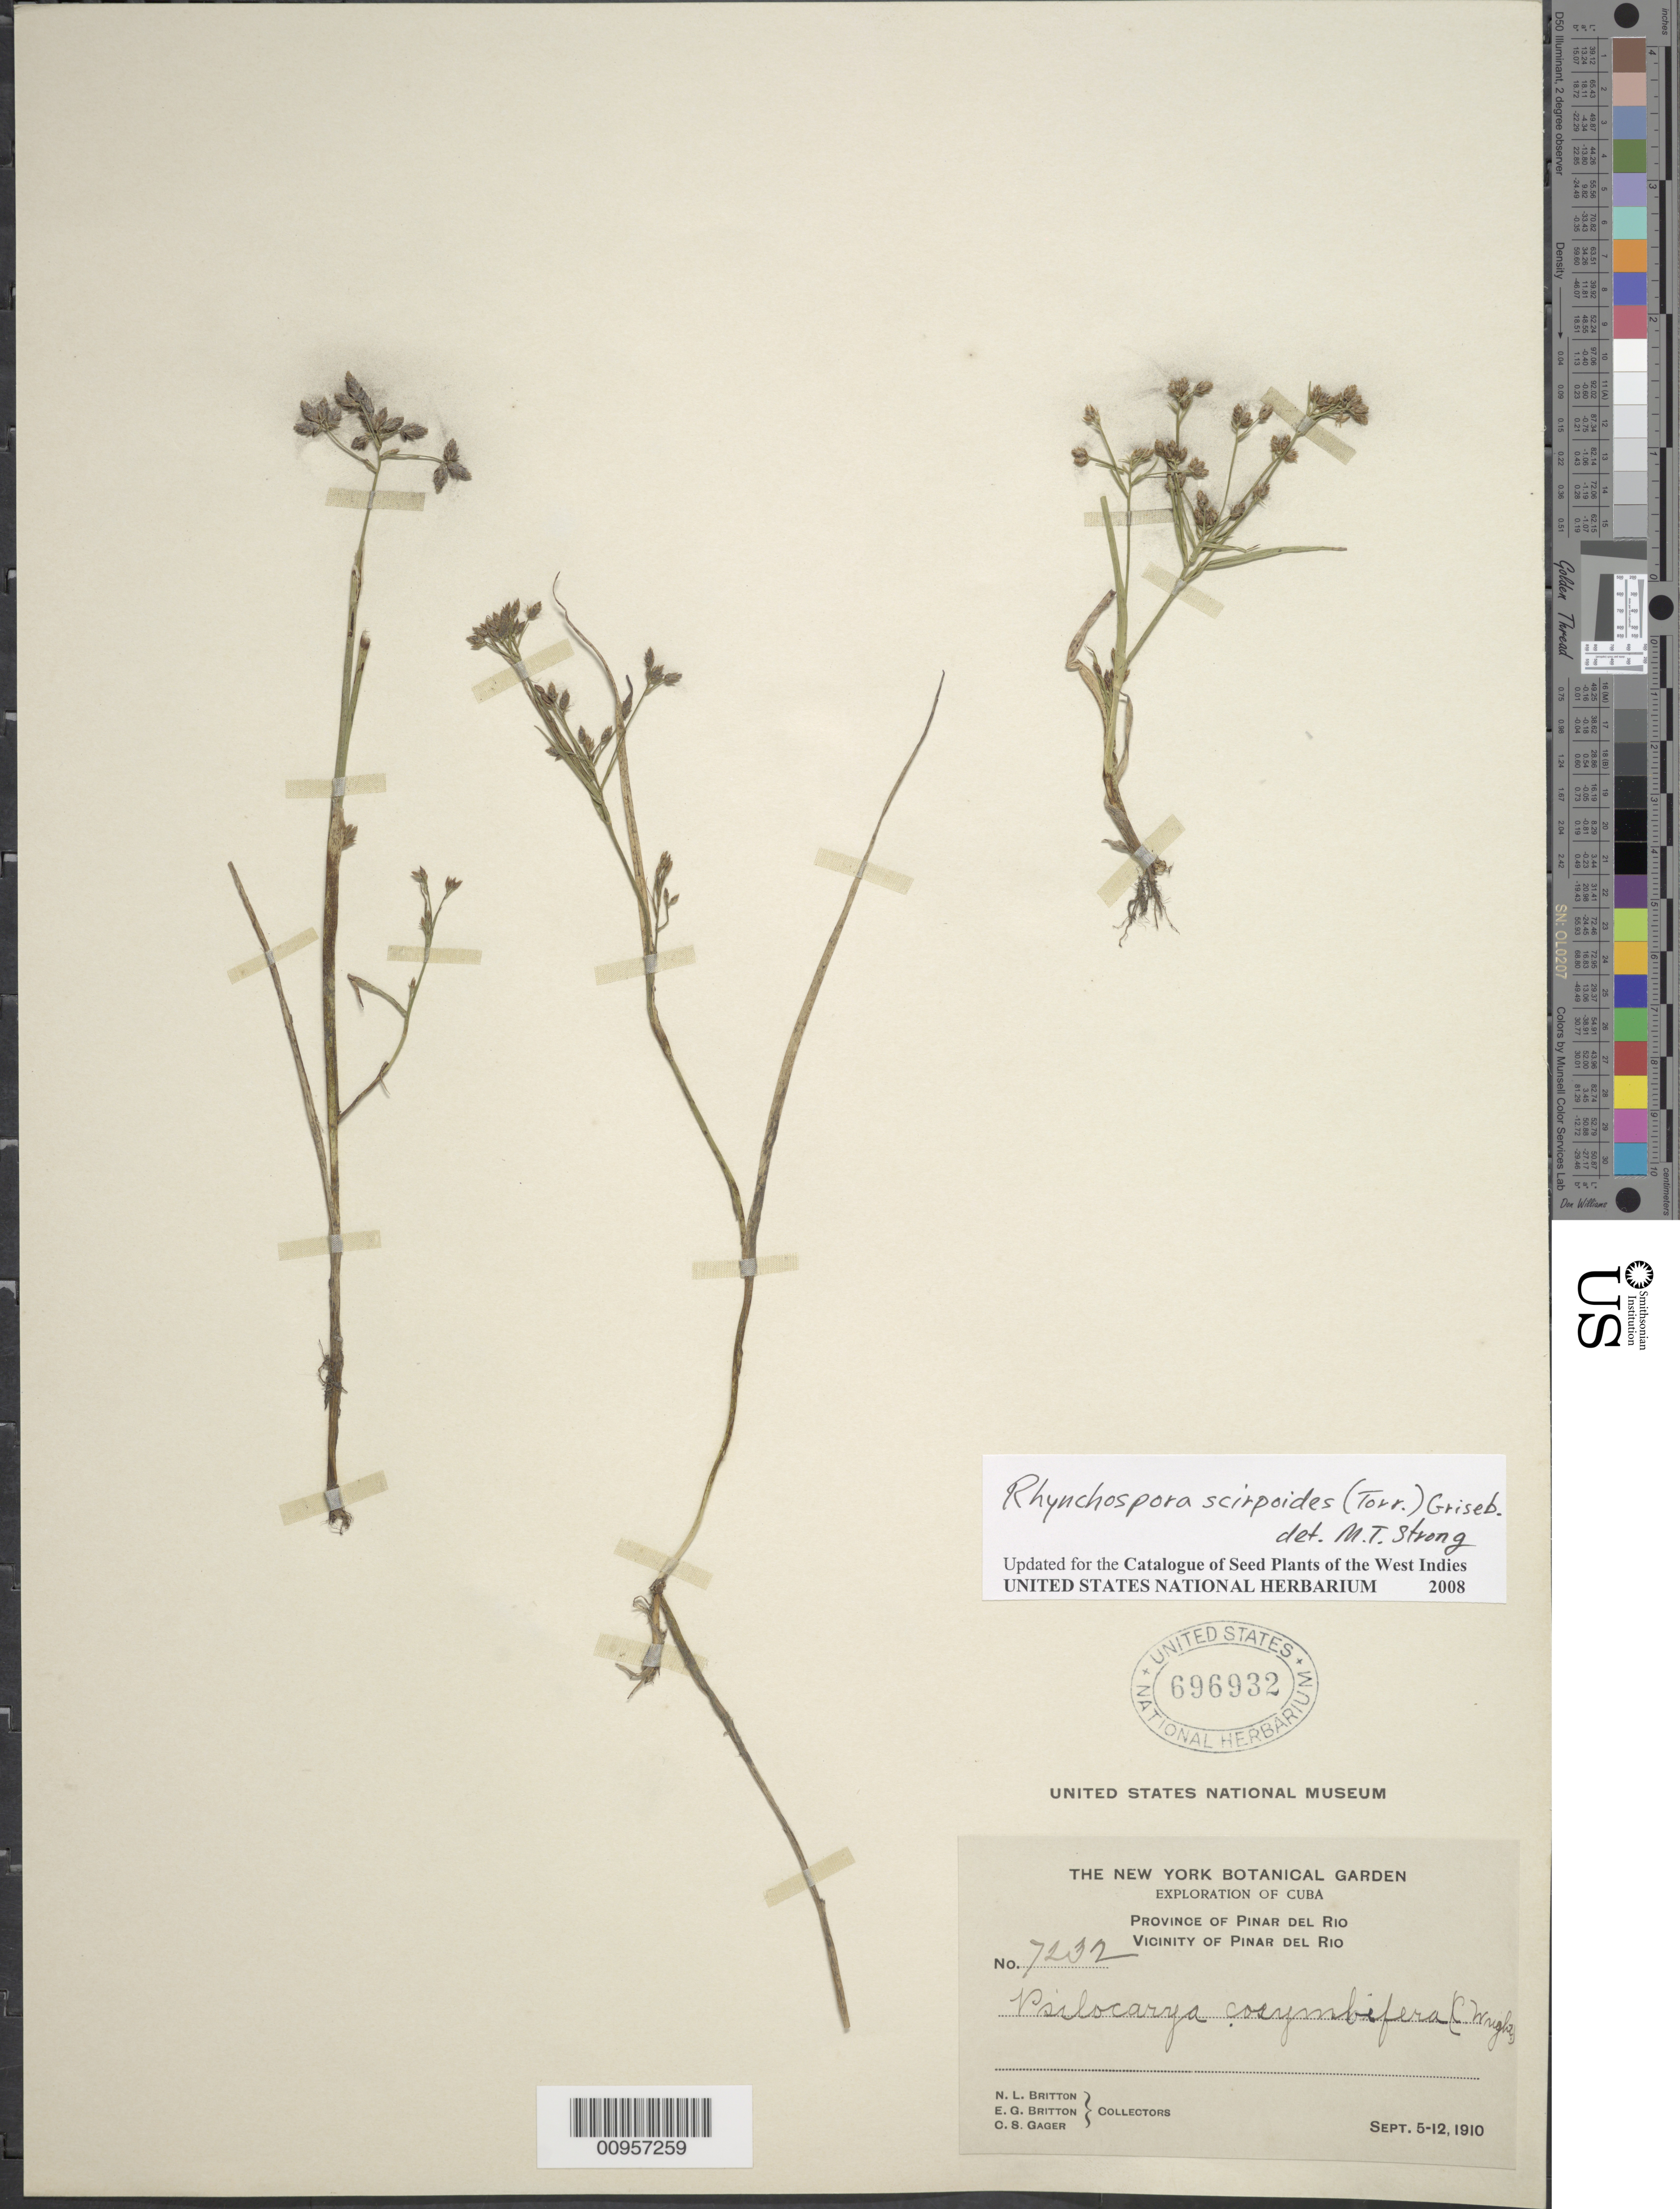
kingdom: Plantae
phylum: Tracheophyta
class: Liliopsida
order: Poales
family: Cyperaceae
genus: Rhynchospora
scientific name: Rhynchospora scirpoides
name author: (Torr.) Griseb.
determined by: Strong, M. T., (US), Smithsonian Institution - National Museum of Natural History (UNITED STATES)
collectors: N. Britton, E. G. Britton & C. Gager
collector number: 7232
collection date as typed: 05 Sep 1910 to 12 Sep 1910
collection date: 1910-09-05/1910-09-12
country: Cuba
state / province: Pinar del Rio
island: Cuba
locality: Vicinity of Pinar del Rio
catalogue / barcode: US 696932